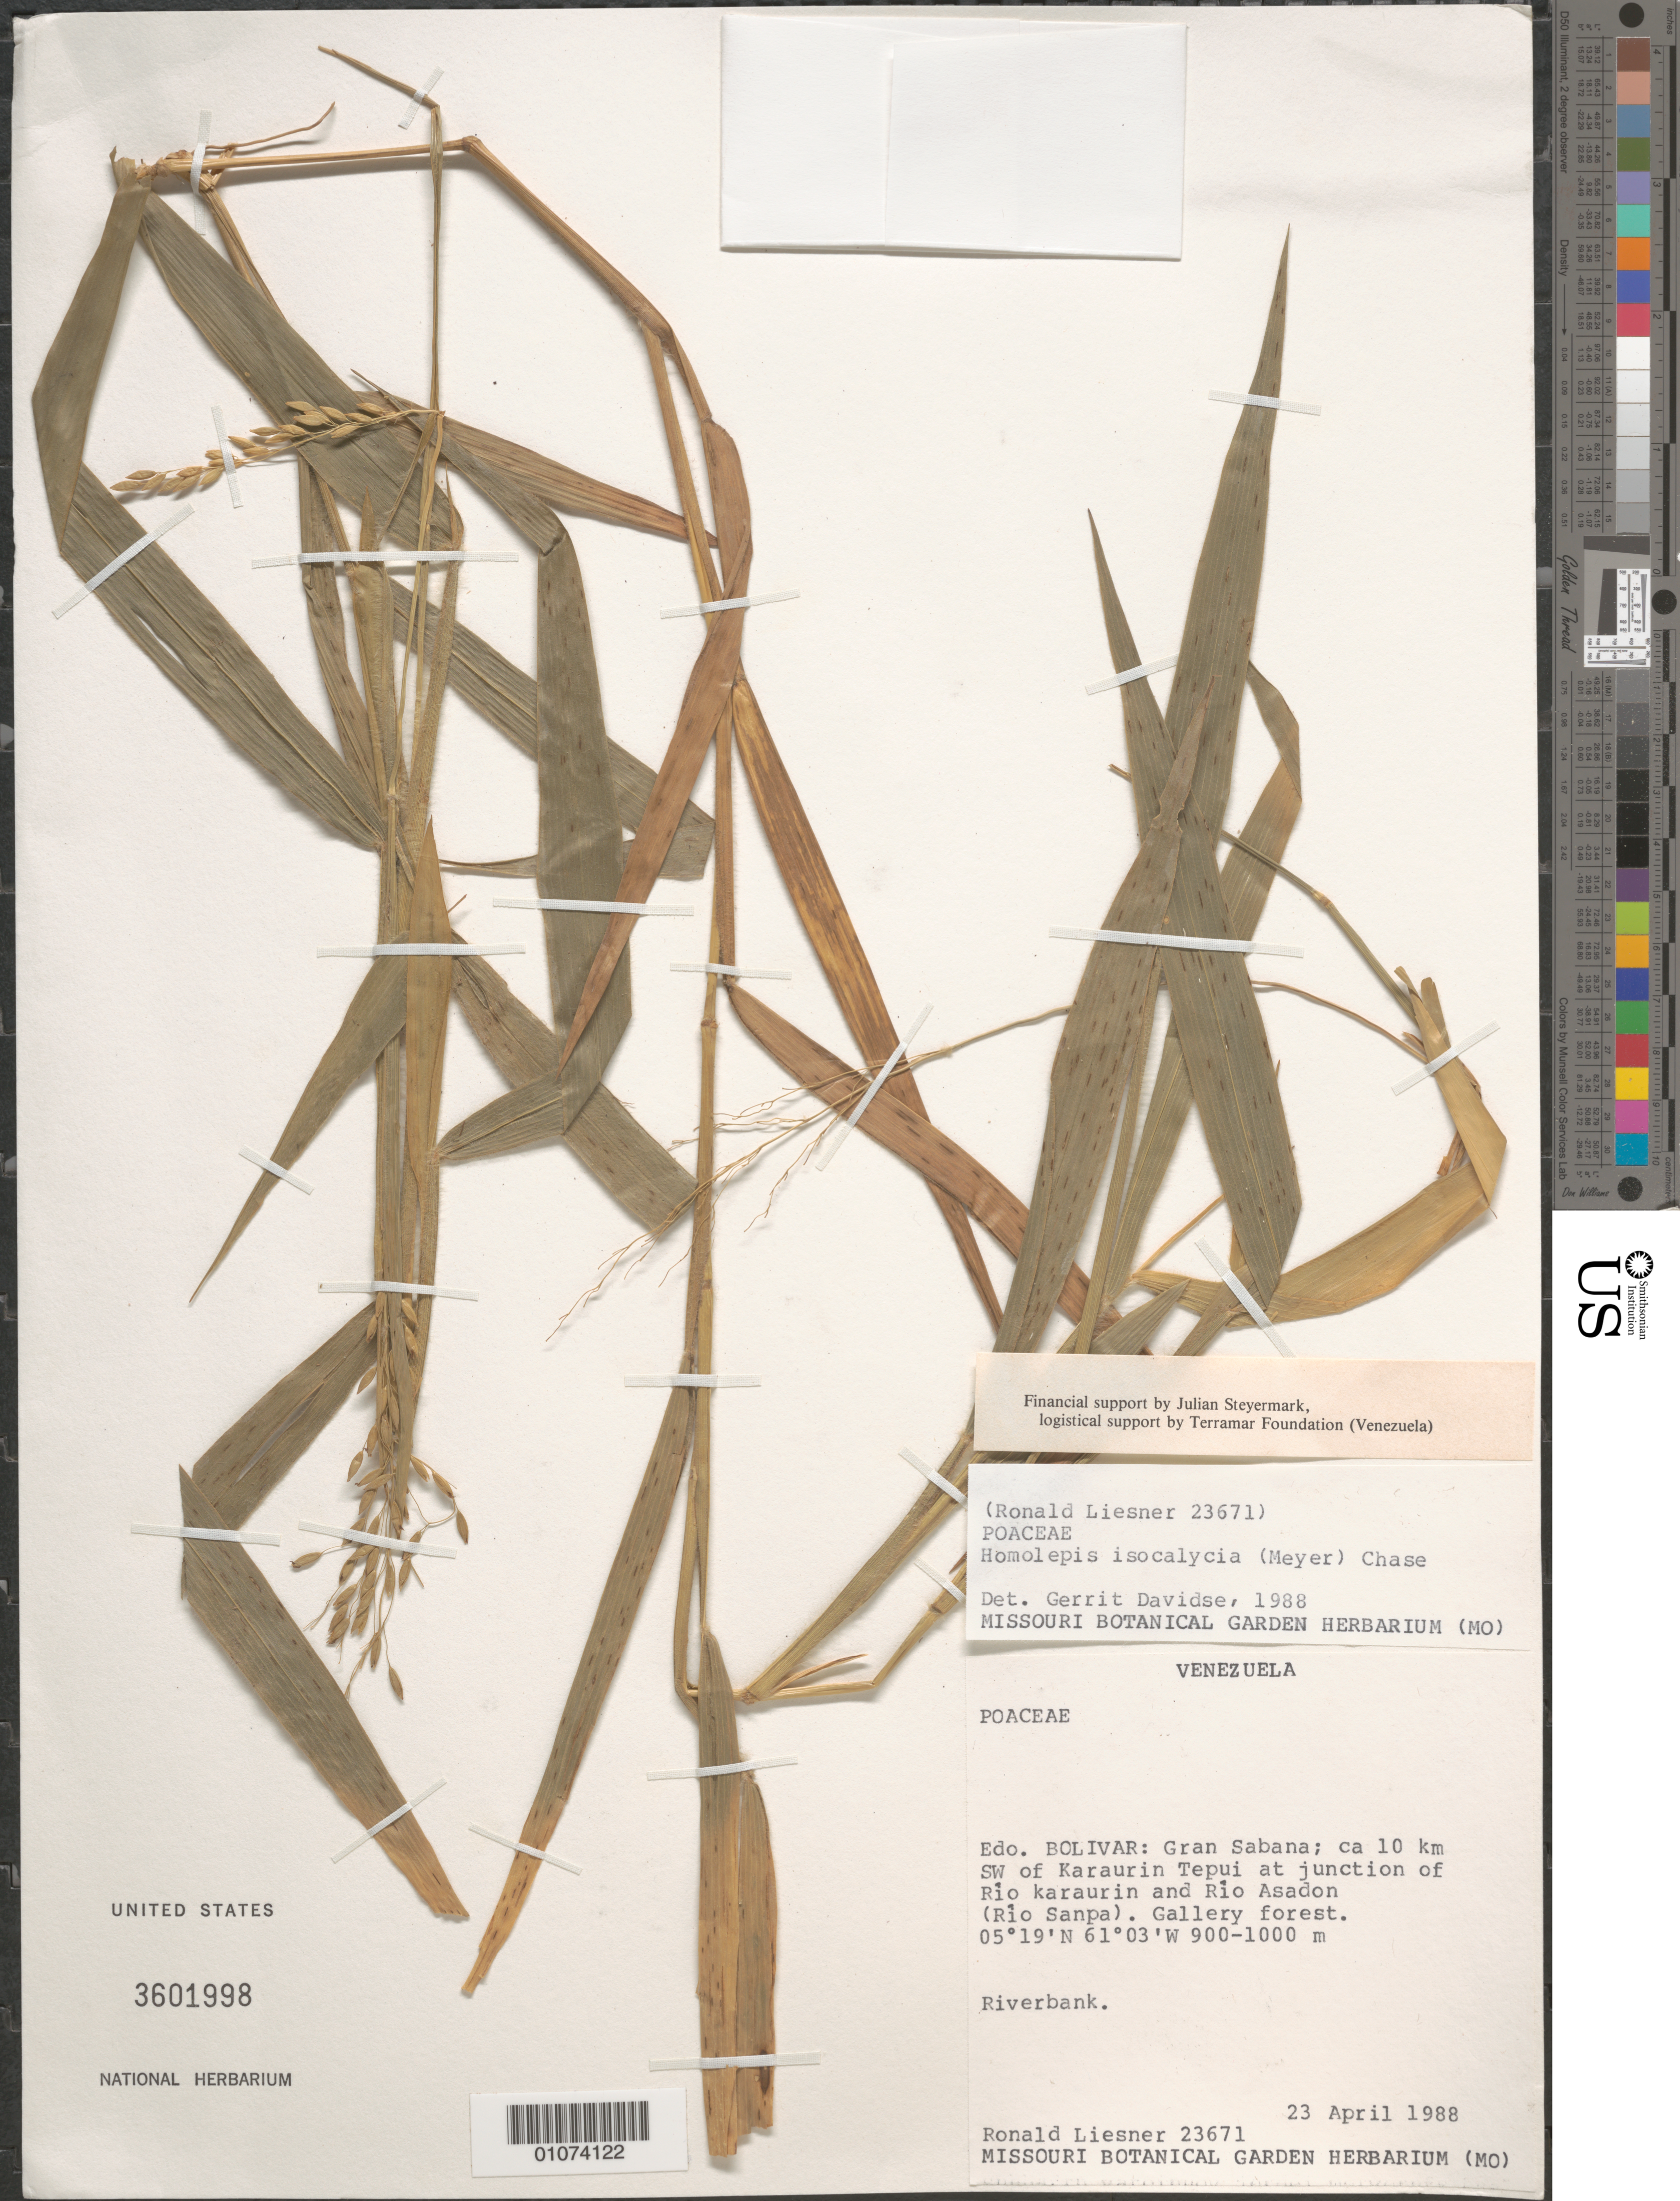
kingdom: Plantae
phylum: Tracheophyta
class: Liliopsida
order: Poales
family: Poaceae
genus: Homolepis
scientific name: Homolepis isocalycia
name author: (G. Mey.) Chase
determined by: Davidse, Gerrit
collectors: R. L. Liesner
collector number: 23671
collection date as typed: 23-Apr-88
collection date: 1988-04-23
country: Venezuela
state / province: Bolívar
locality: Gran Sabana, ca 10 km SW of Karaurin tepuí at junction of Río Karaurin and Río Asadon (Río Sanpa)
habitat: Riverbank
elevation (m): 900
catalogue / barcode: US 3601998